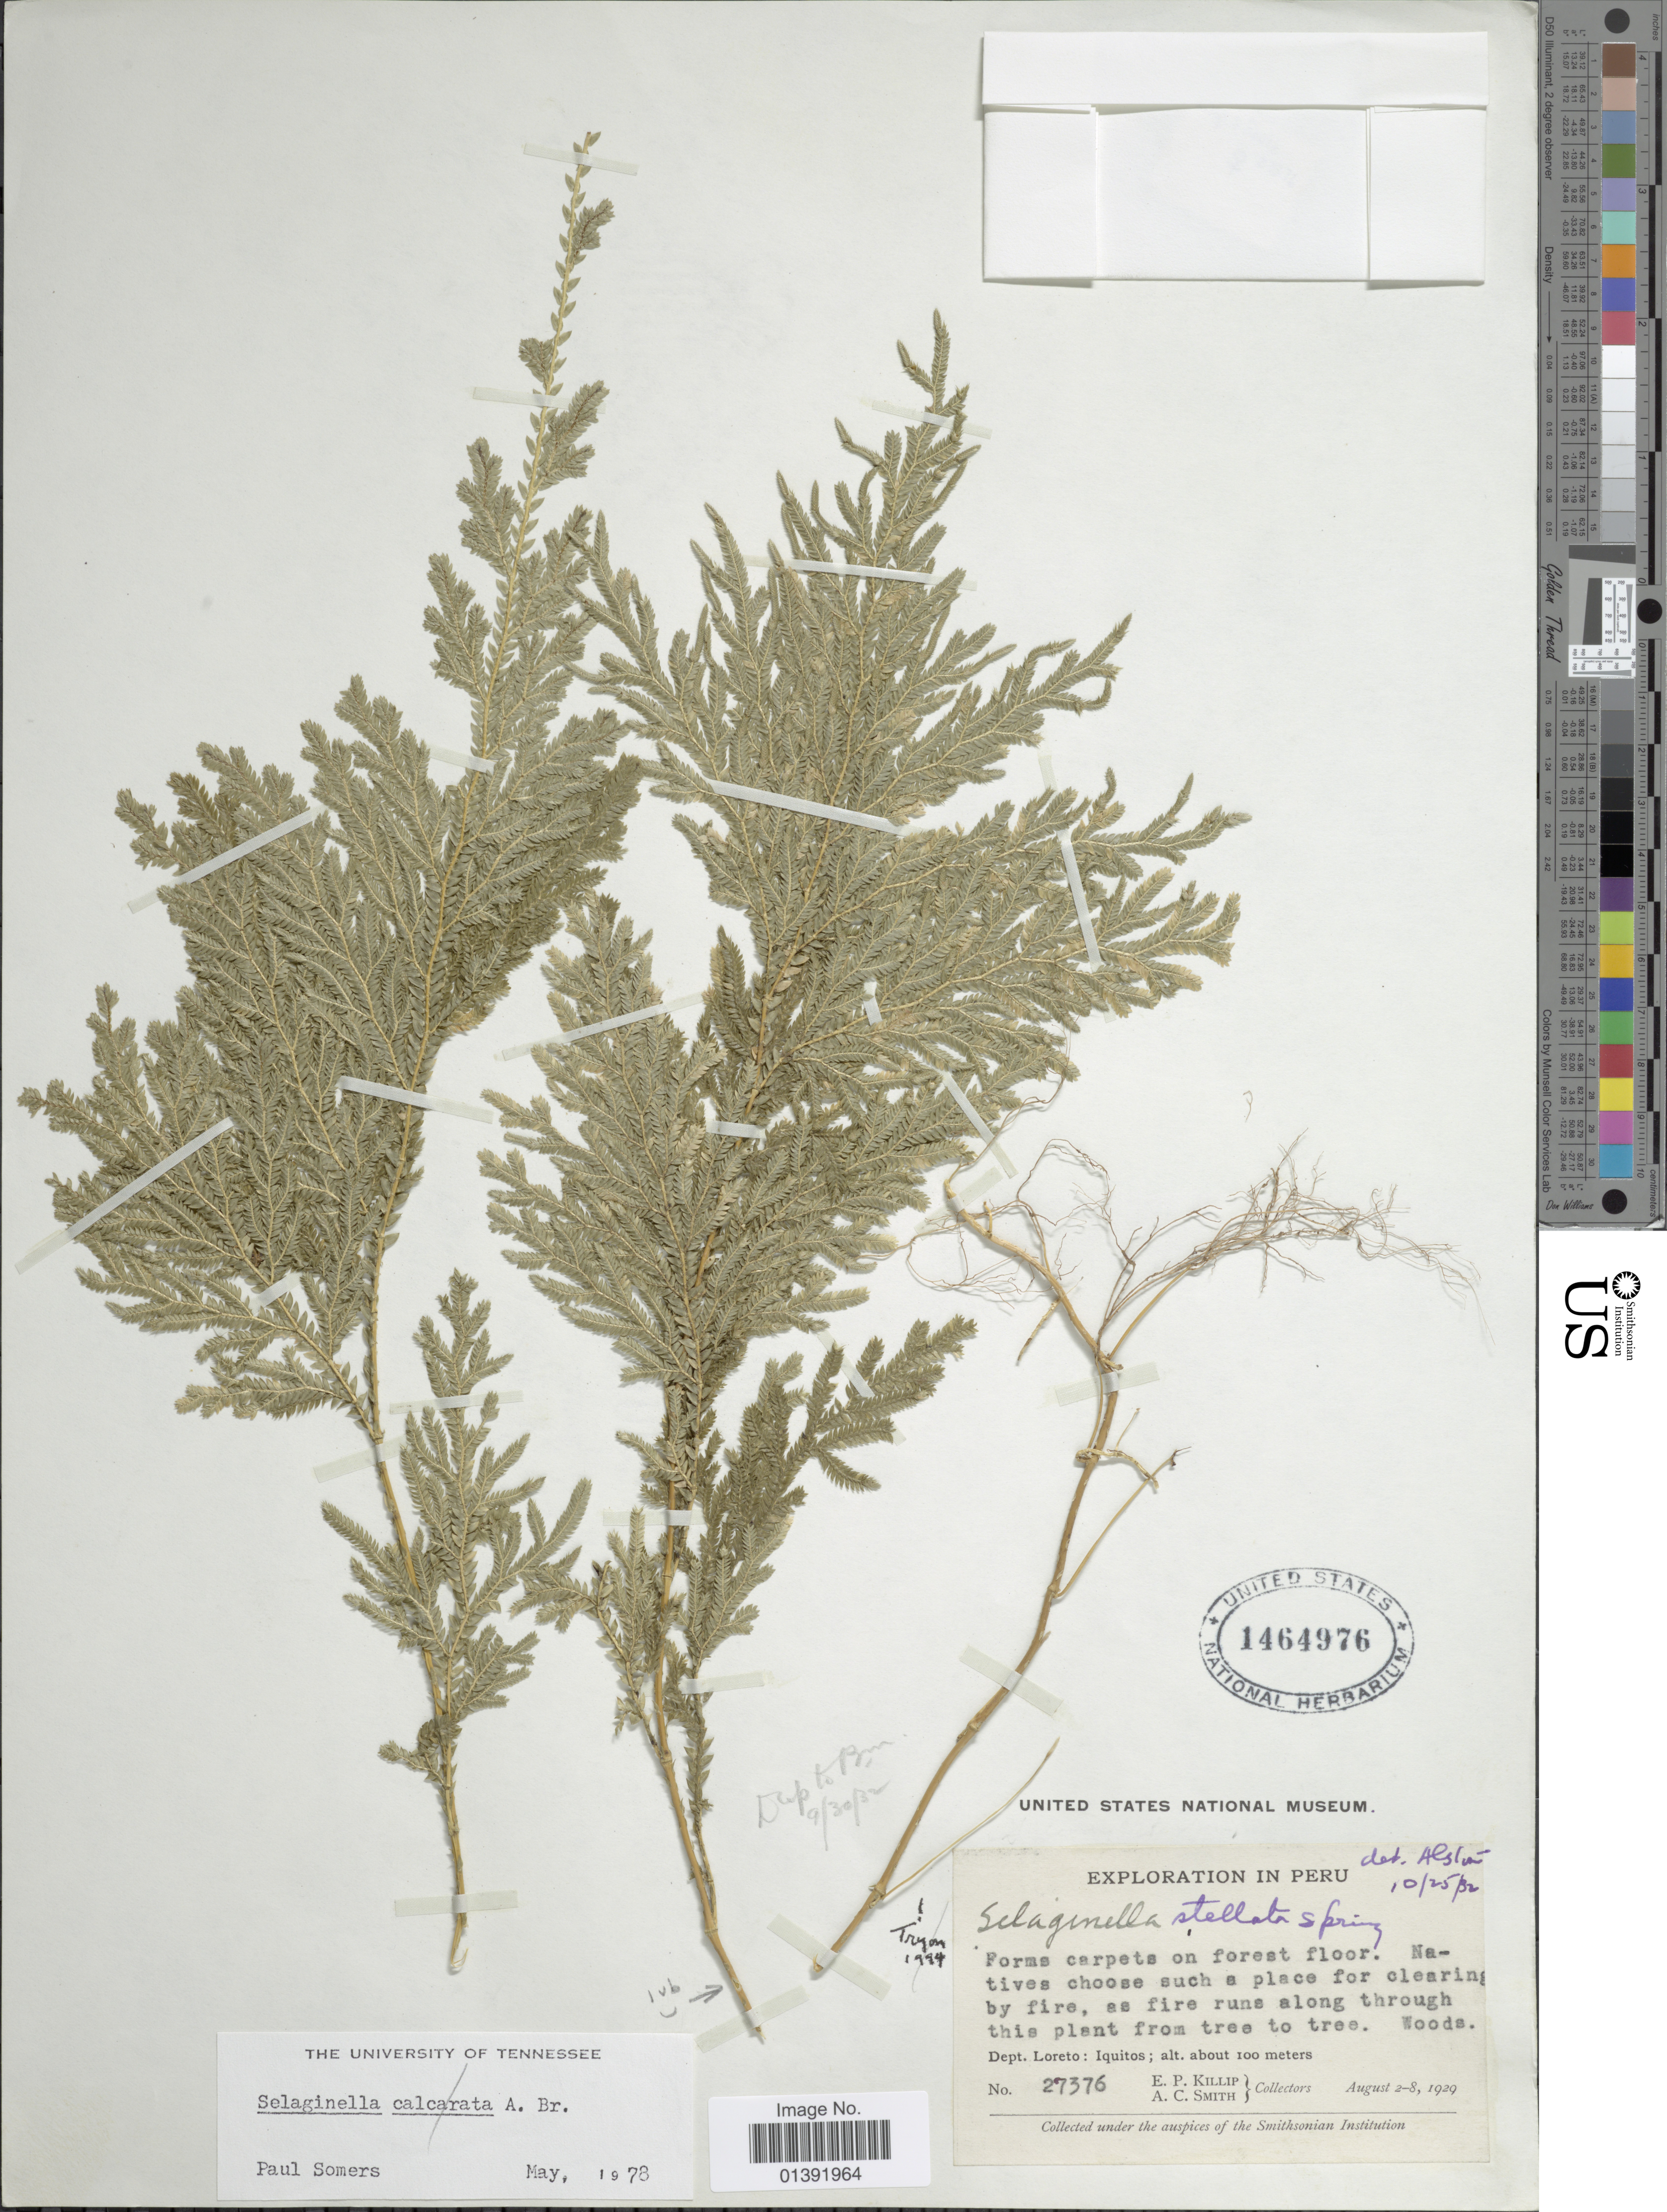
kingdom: Plantae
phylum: Tracheophyta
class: Lycopodiopsida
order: Selaginellales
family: Selaginellaceae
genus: Selaginella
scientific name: Selaginella stellata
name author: Spring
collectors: E. P. Killip & A. C. Smith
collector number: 27376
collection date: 1929-08-02/1929-08-08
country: Peru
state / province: Loreto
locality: Iquitos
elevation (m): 100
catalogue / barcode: US 1464976